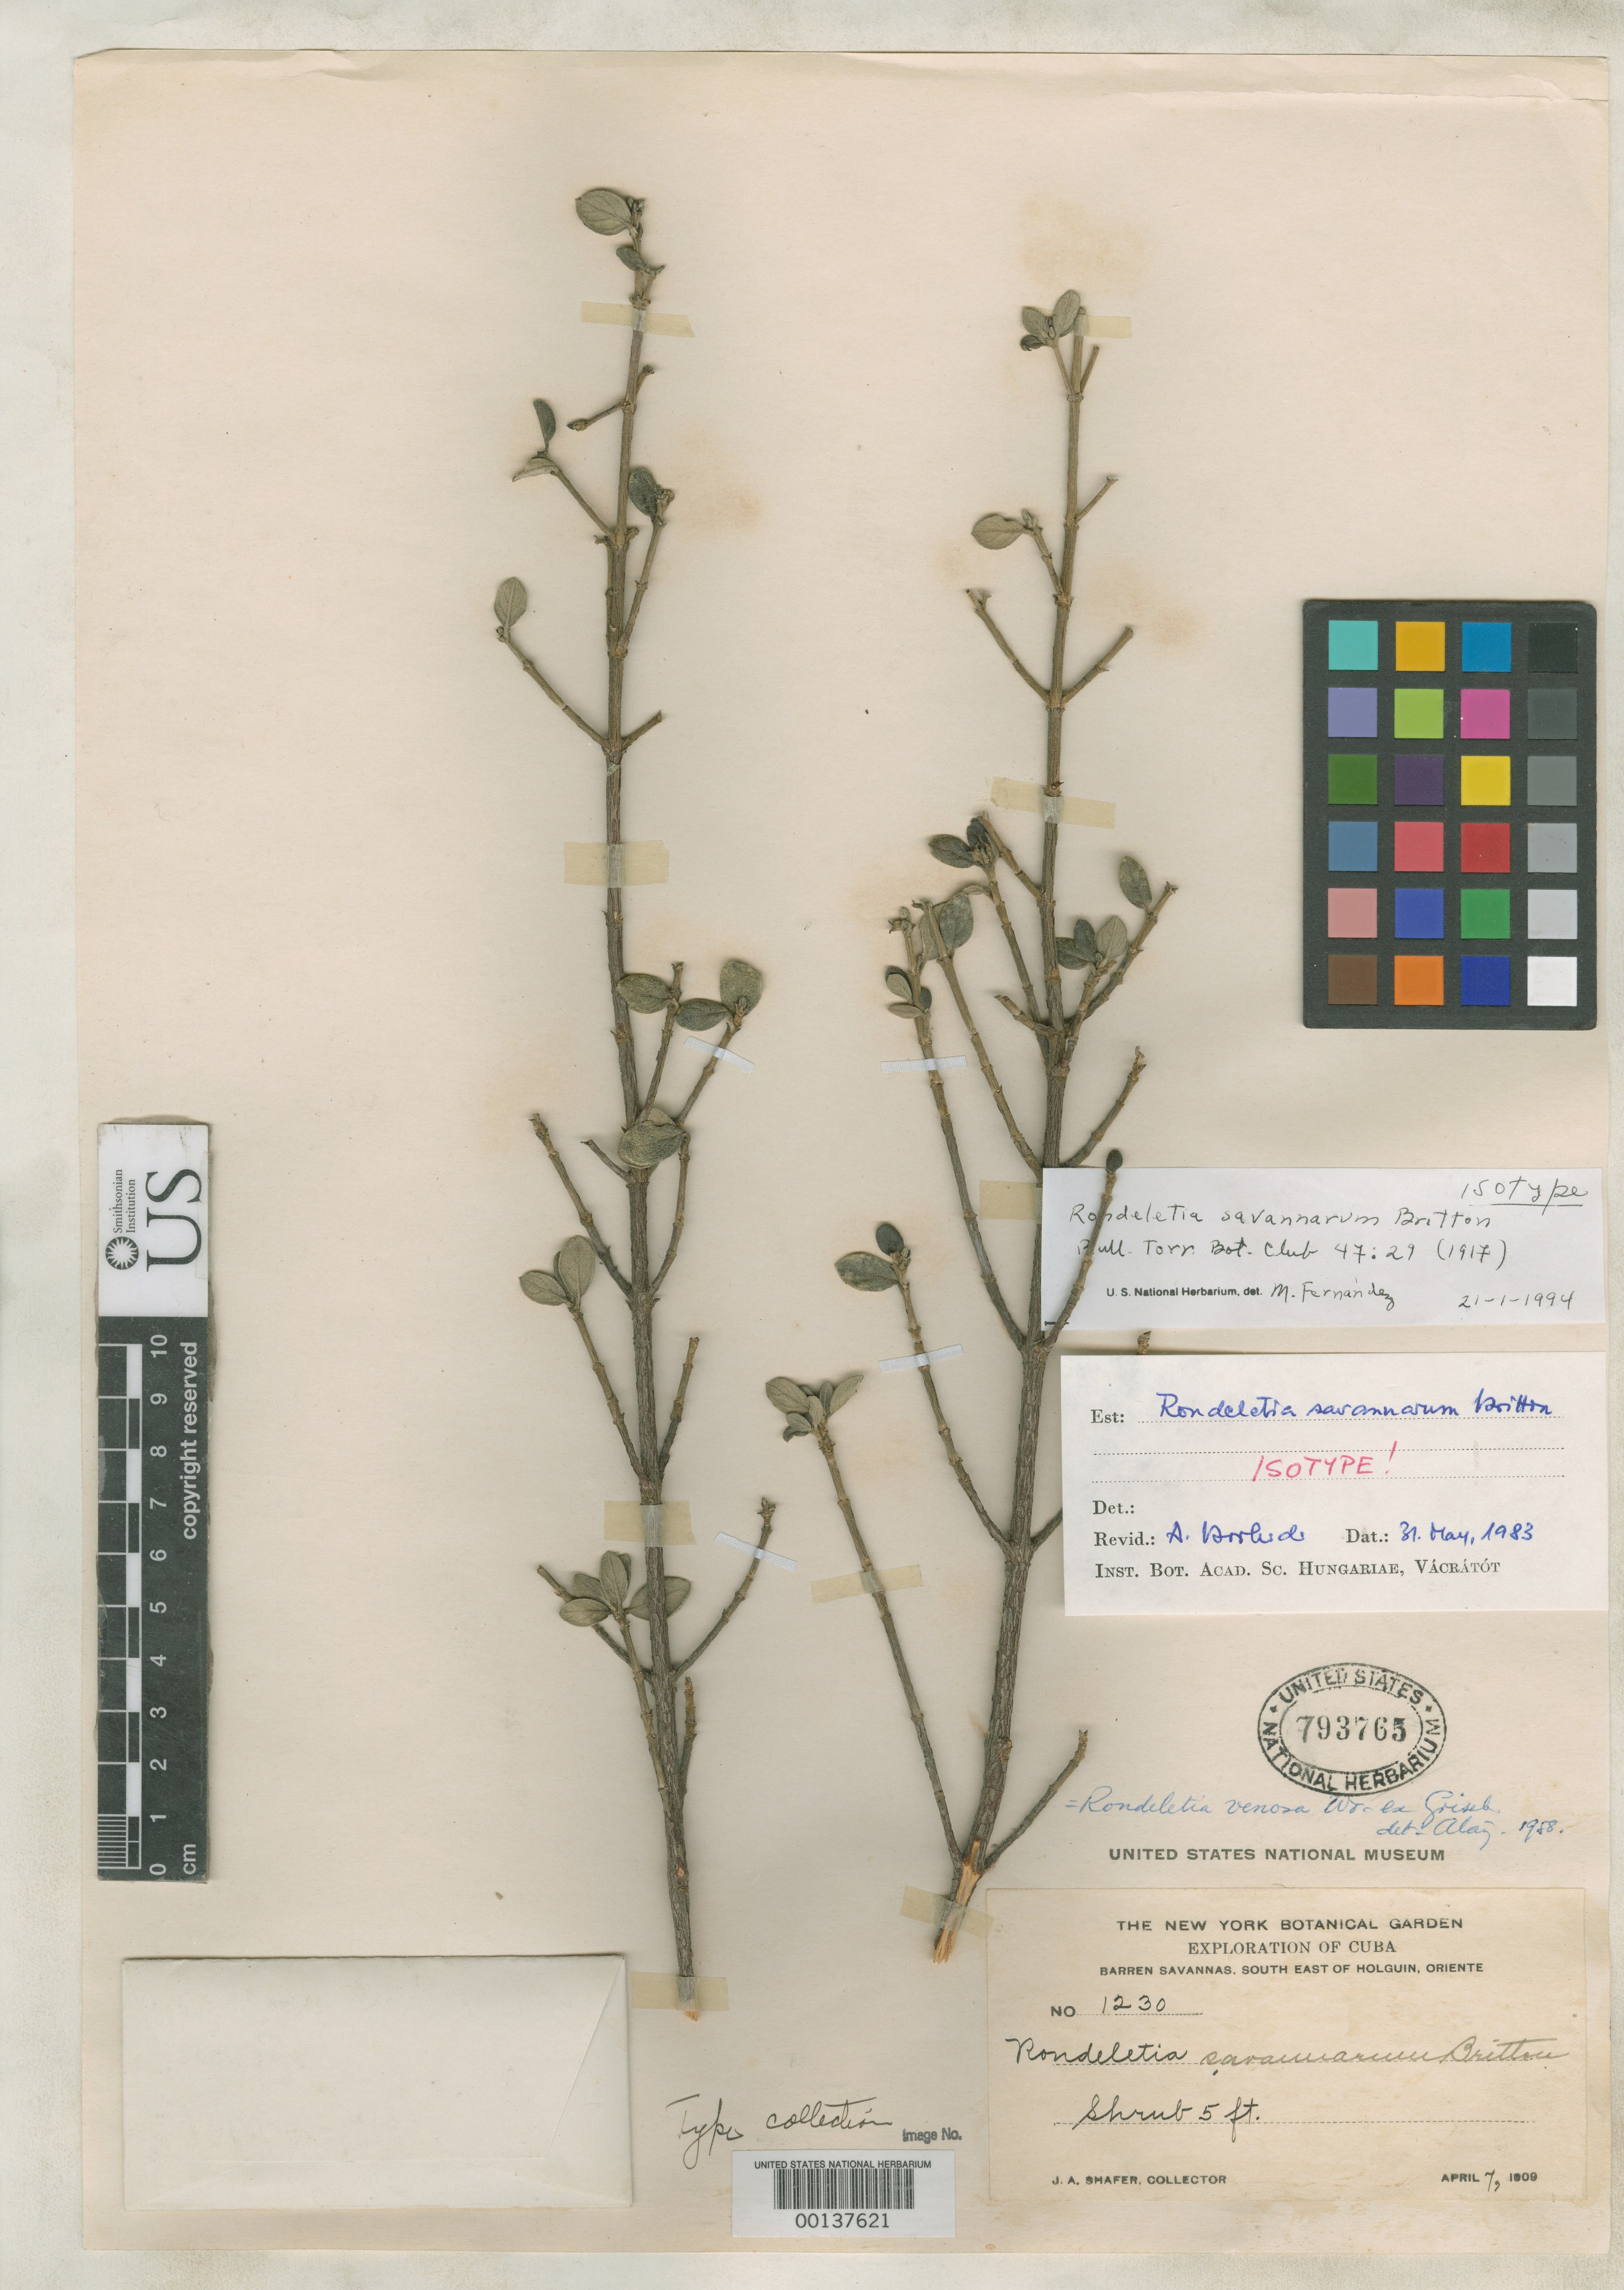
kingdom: Plantae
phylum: Tracheophyta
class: Magnoliopsida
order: Gentianales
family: Rubiaceae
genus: Rondeletia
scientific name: Rondeletia savannarum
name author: Britton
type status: Isotype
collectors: J. A. Shafer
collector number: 1230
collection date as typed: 07 Apr 1909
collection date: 1909-04-07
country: Cuba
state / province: Oriente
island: Greater Antilles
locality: SE of Holguin.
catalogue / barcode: US 793765